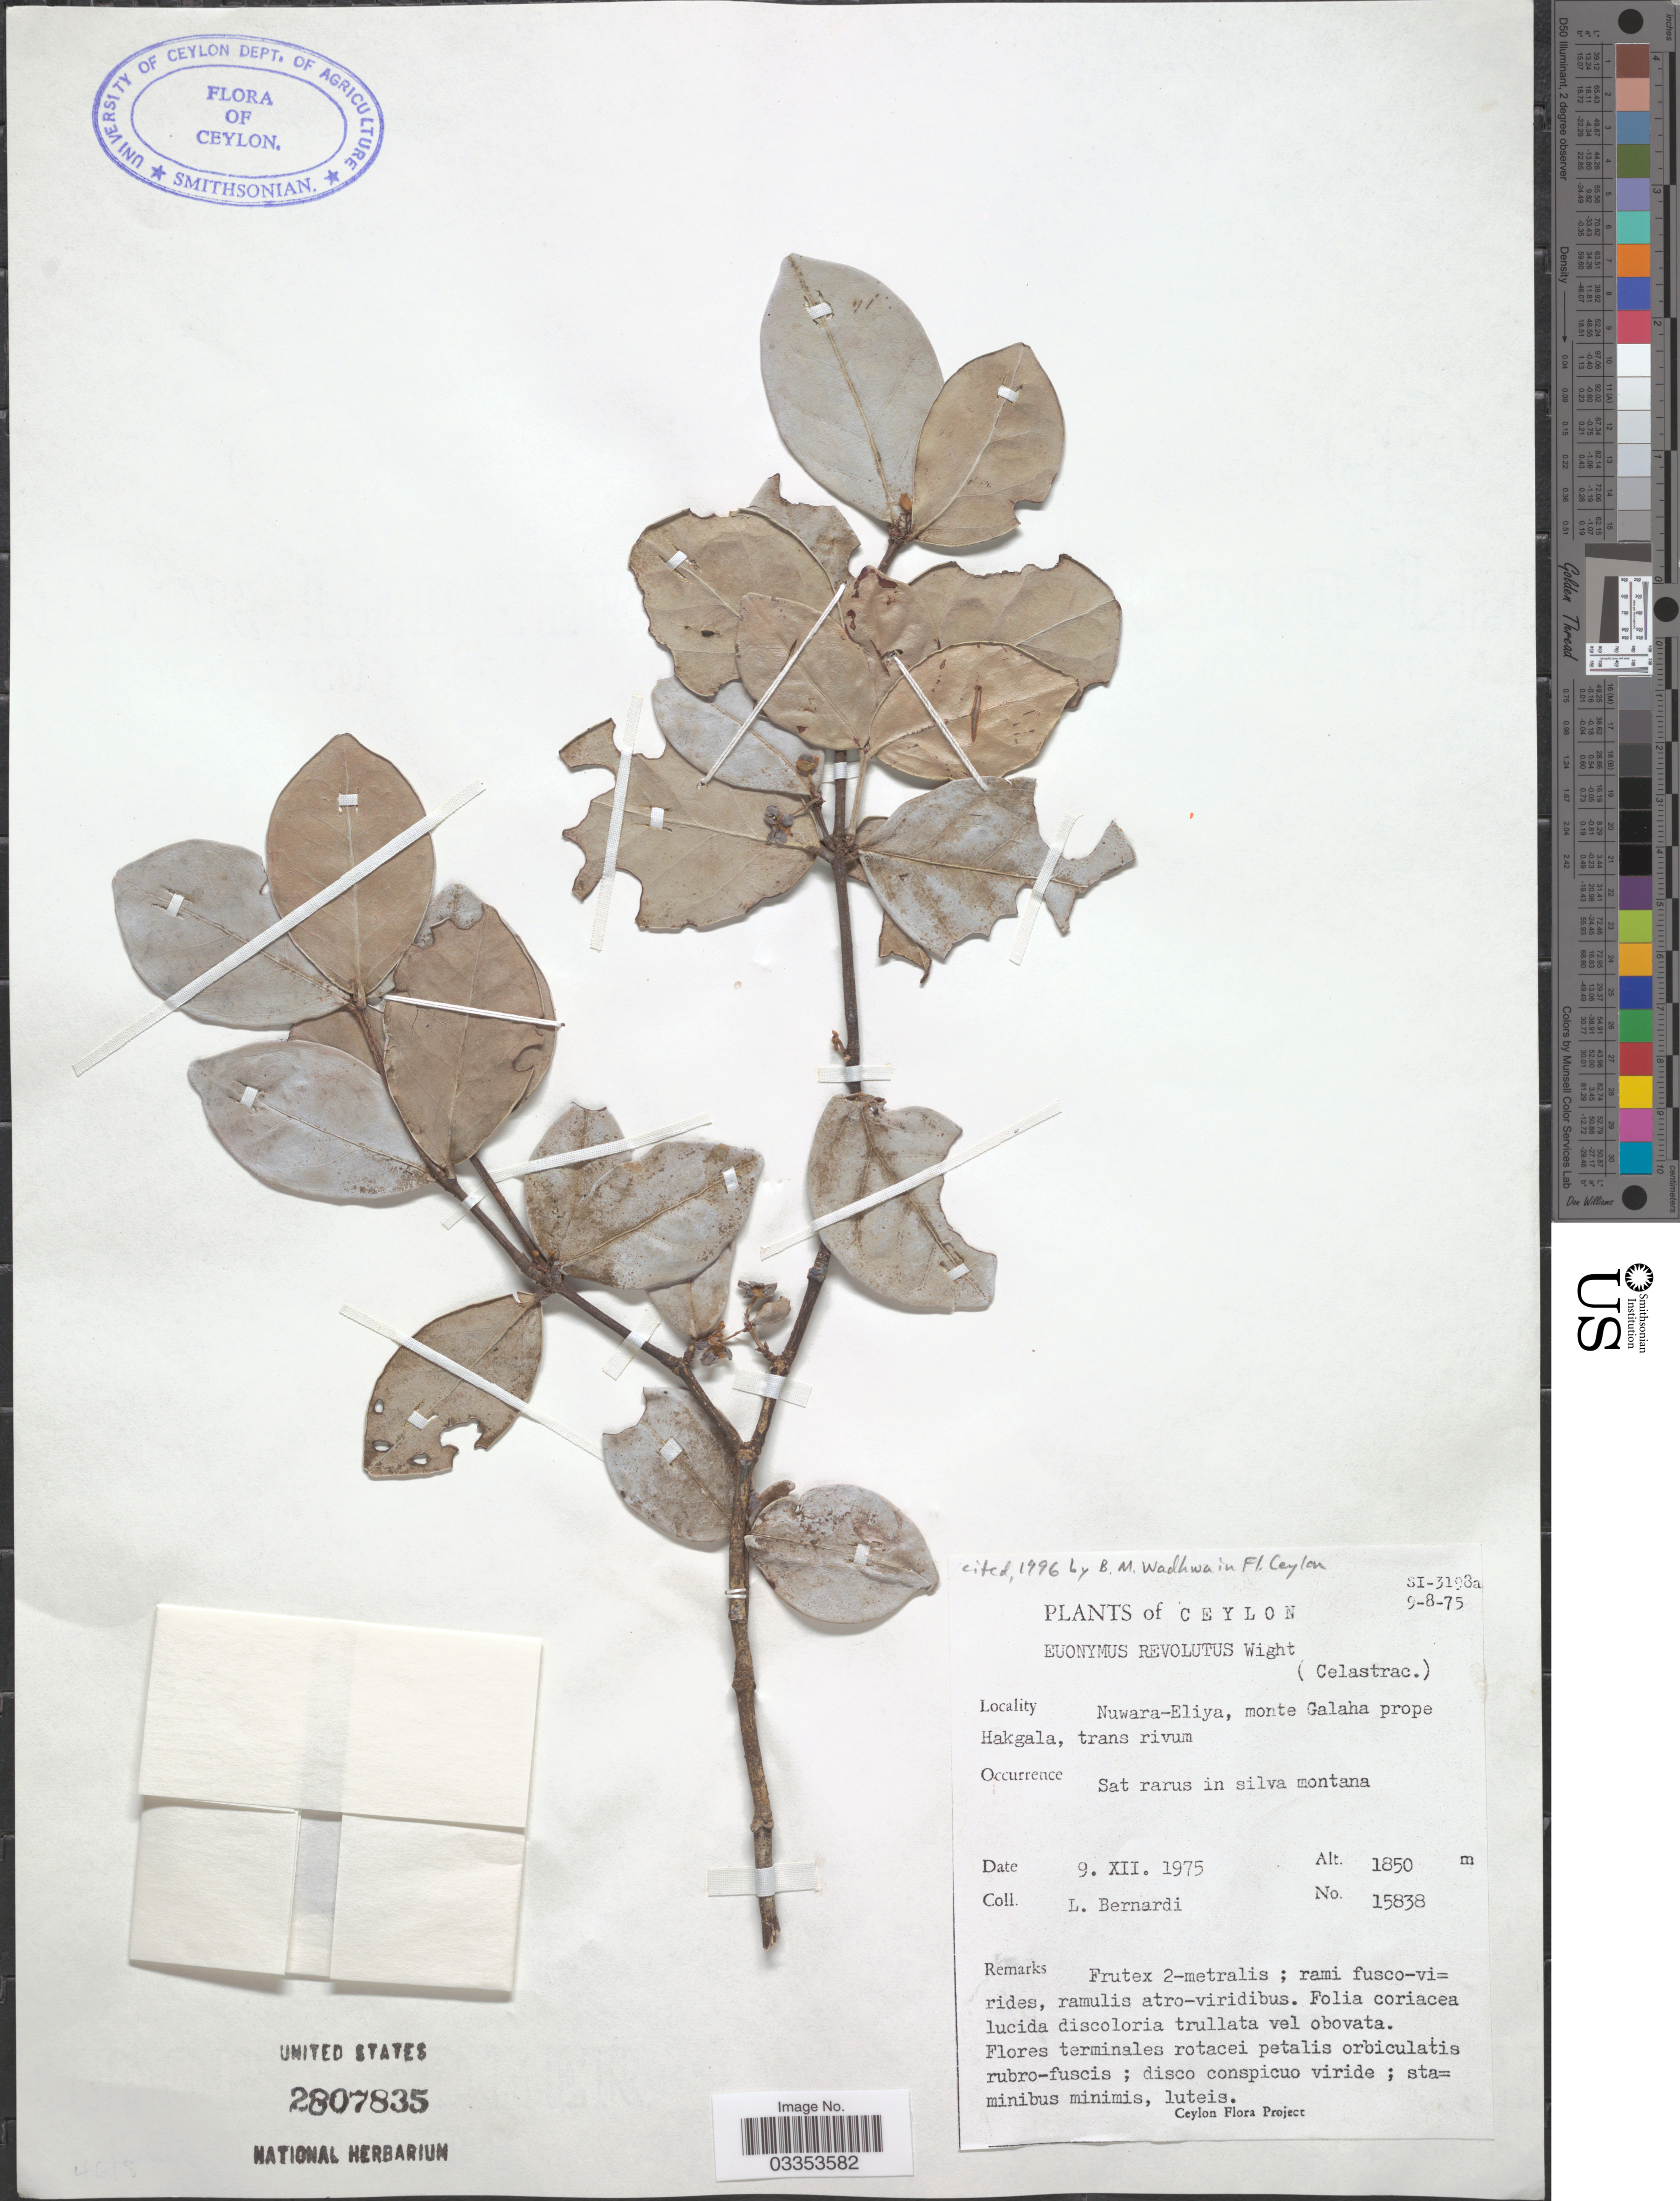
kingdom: Plantae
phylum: Tracheophyta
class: Magnoliopsida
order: Celastrales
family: Celastraceae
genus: Euonymus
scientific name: Euonymus revolutus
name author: Wight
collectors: L. Bernardi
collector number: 15838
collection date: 1975-12-09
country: Sri Lanka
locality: Ceylon. Nuwara-Eliya, monte Galaha prope Hakgala, trans rivum.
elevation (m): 1850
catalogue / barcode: US 2807835